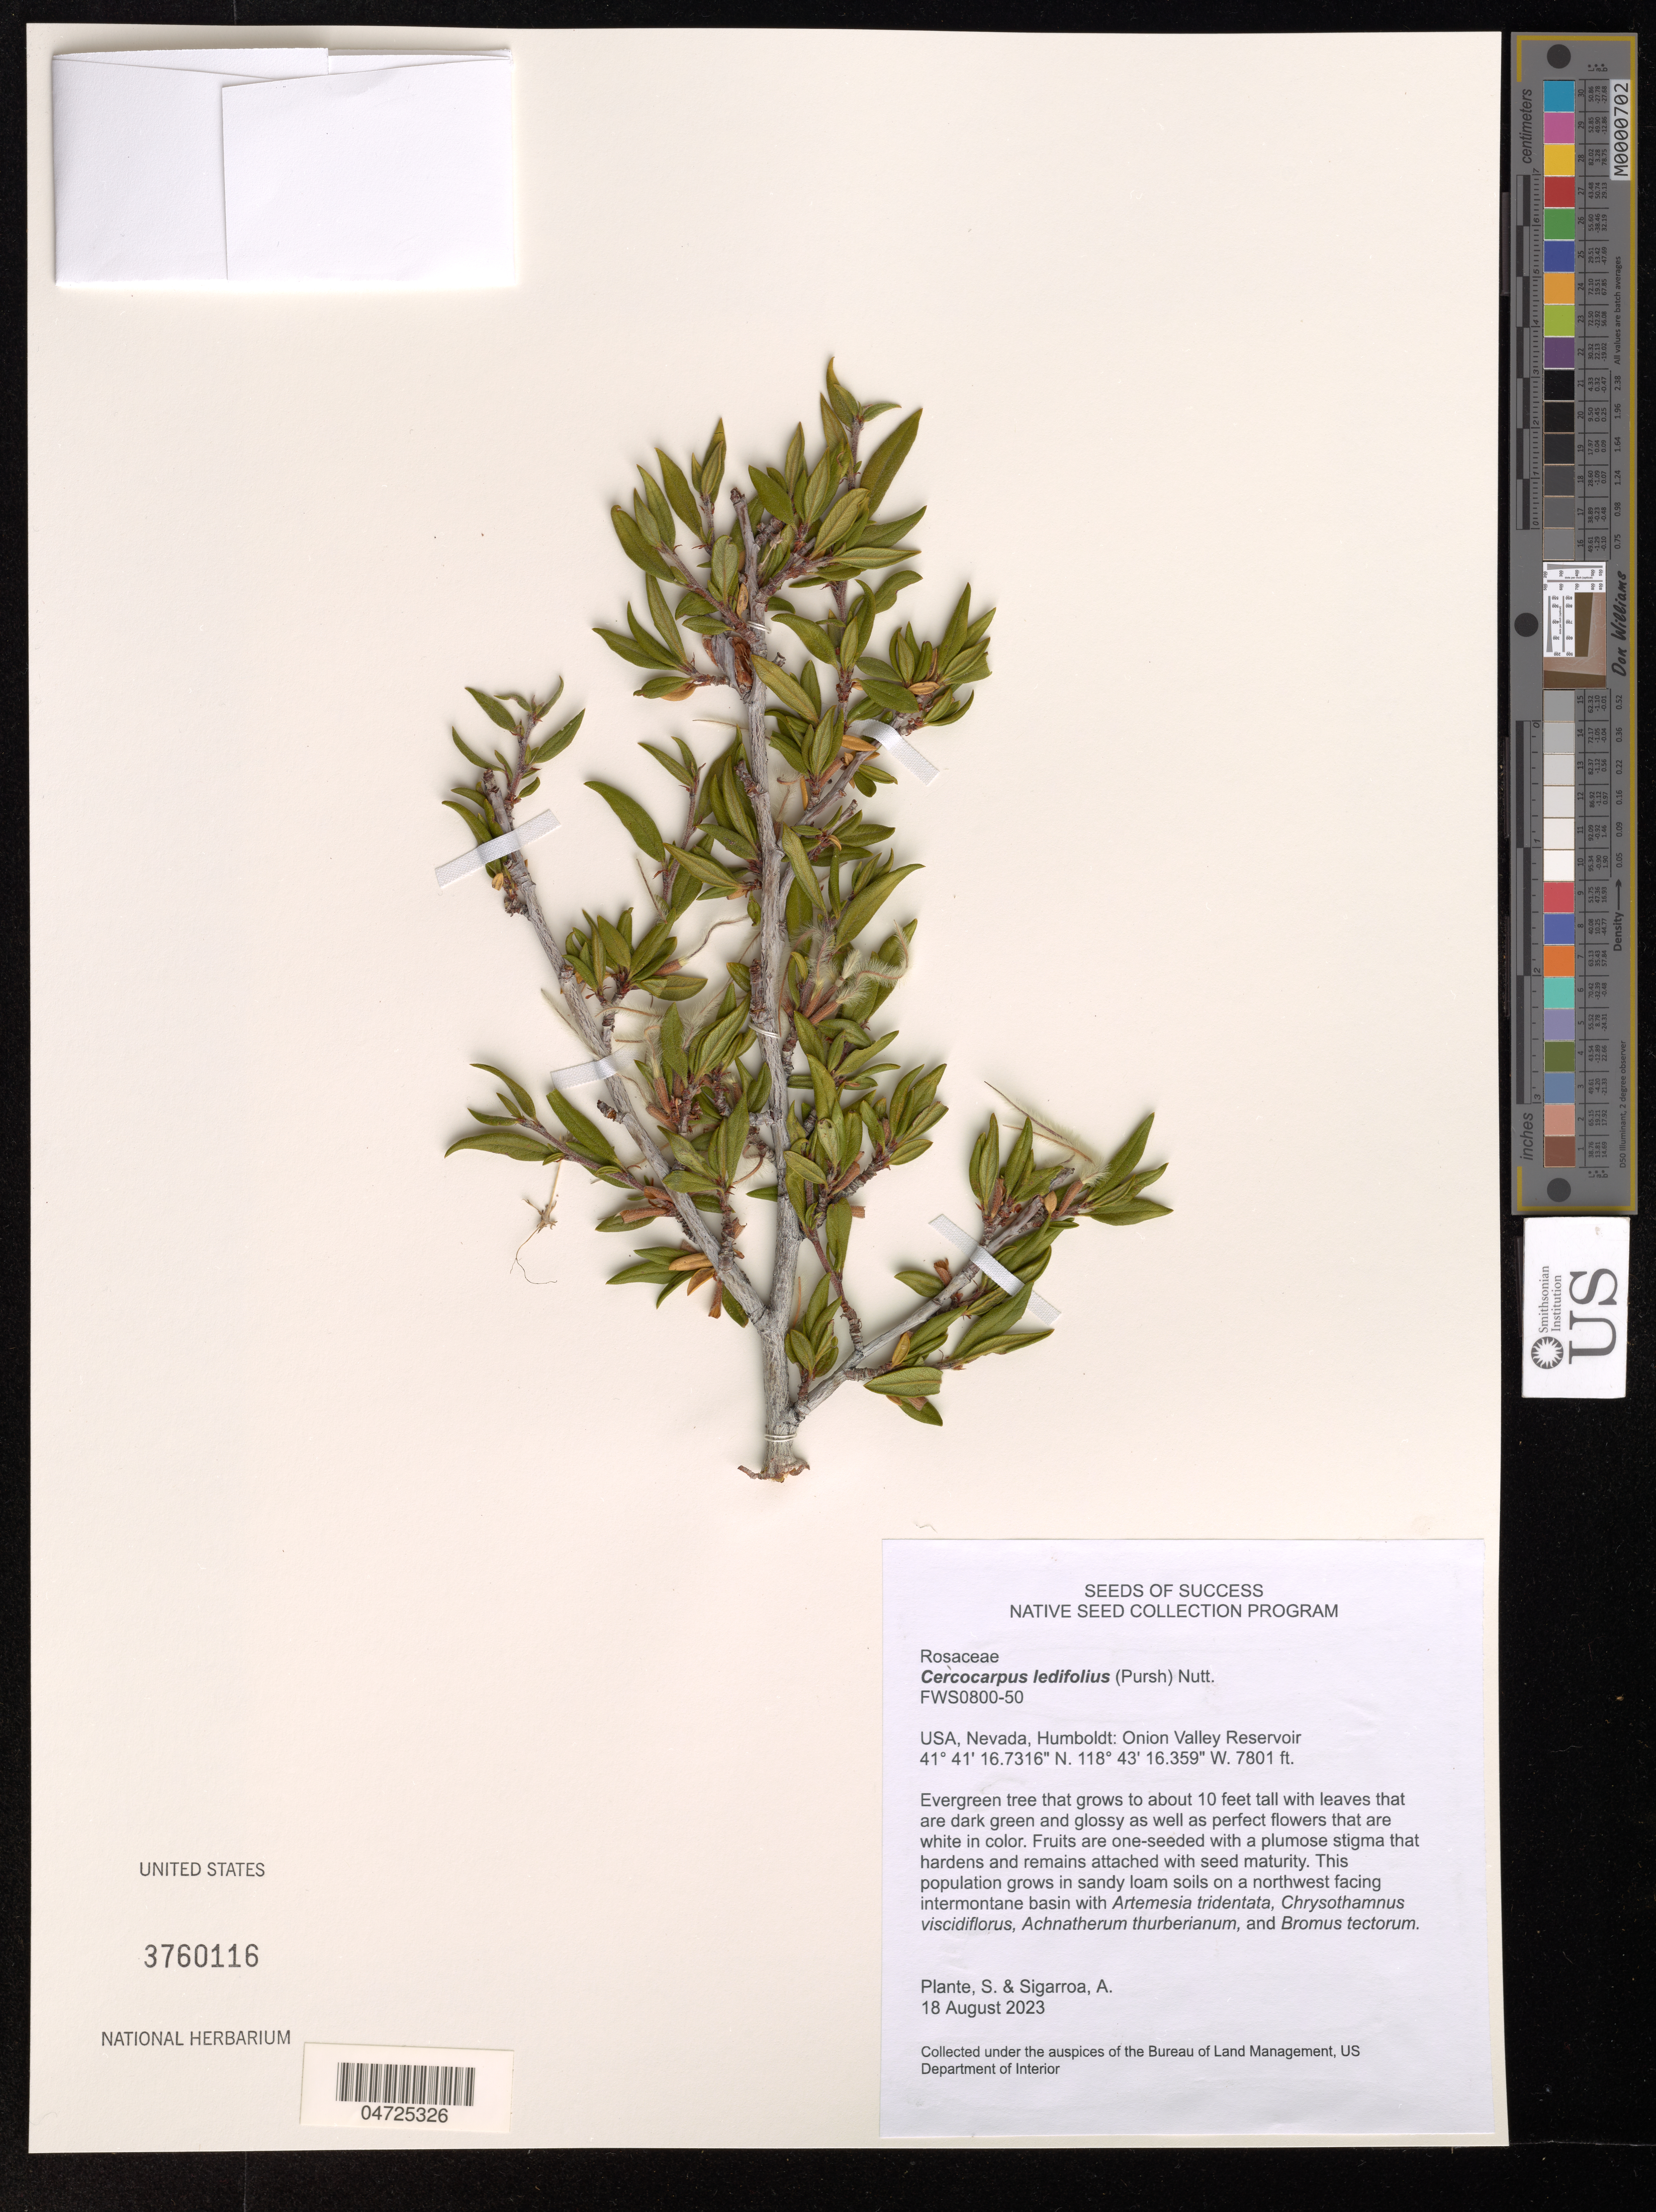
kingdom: Plantae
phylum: Tracheophyta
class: Magnoliopsida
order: Rosales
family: Rosaceae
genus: Cercocarpus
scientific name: Cercocarpus ledifolius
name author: Nutt.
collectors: S. Plante & A. Sigarroa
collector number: FWS0800-50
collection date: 2023-08-18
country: United States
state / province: Nevada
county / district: Humboldt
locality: Humboldt: Onion Valley Reservoir. This population grows in sandy loam soils on a northwest facing intermontane basin.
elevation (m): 2378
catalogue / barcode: US 3760116